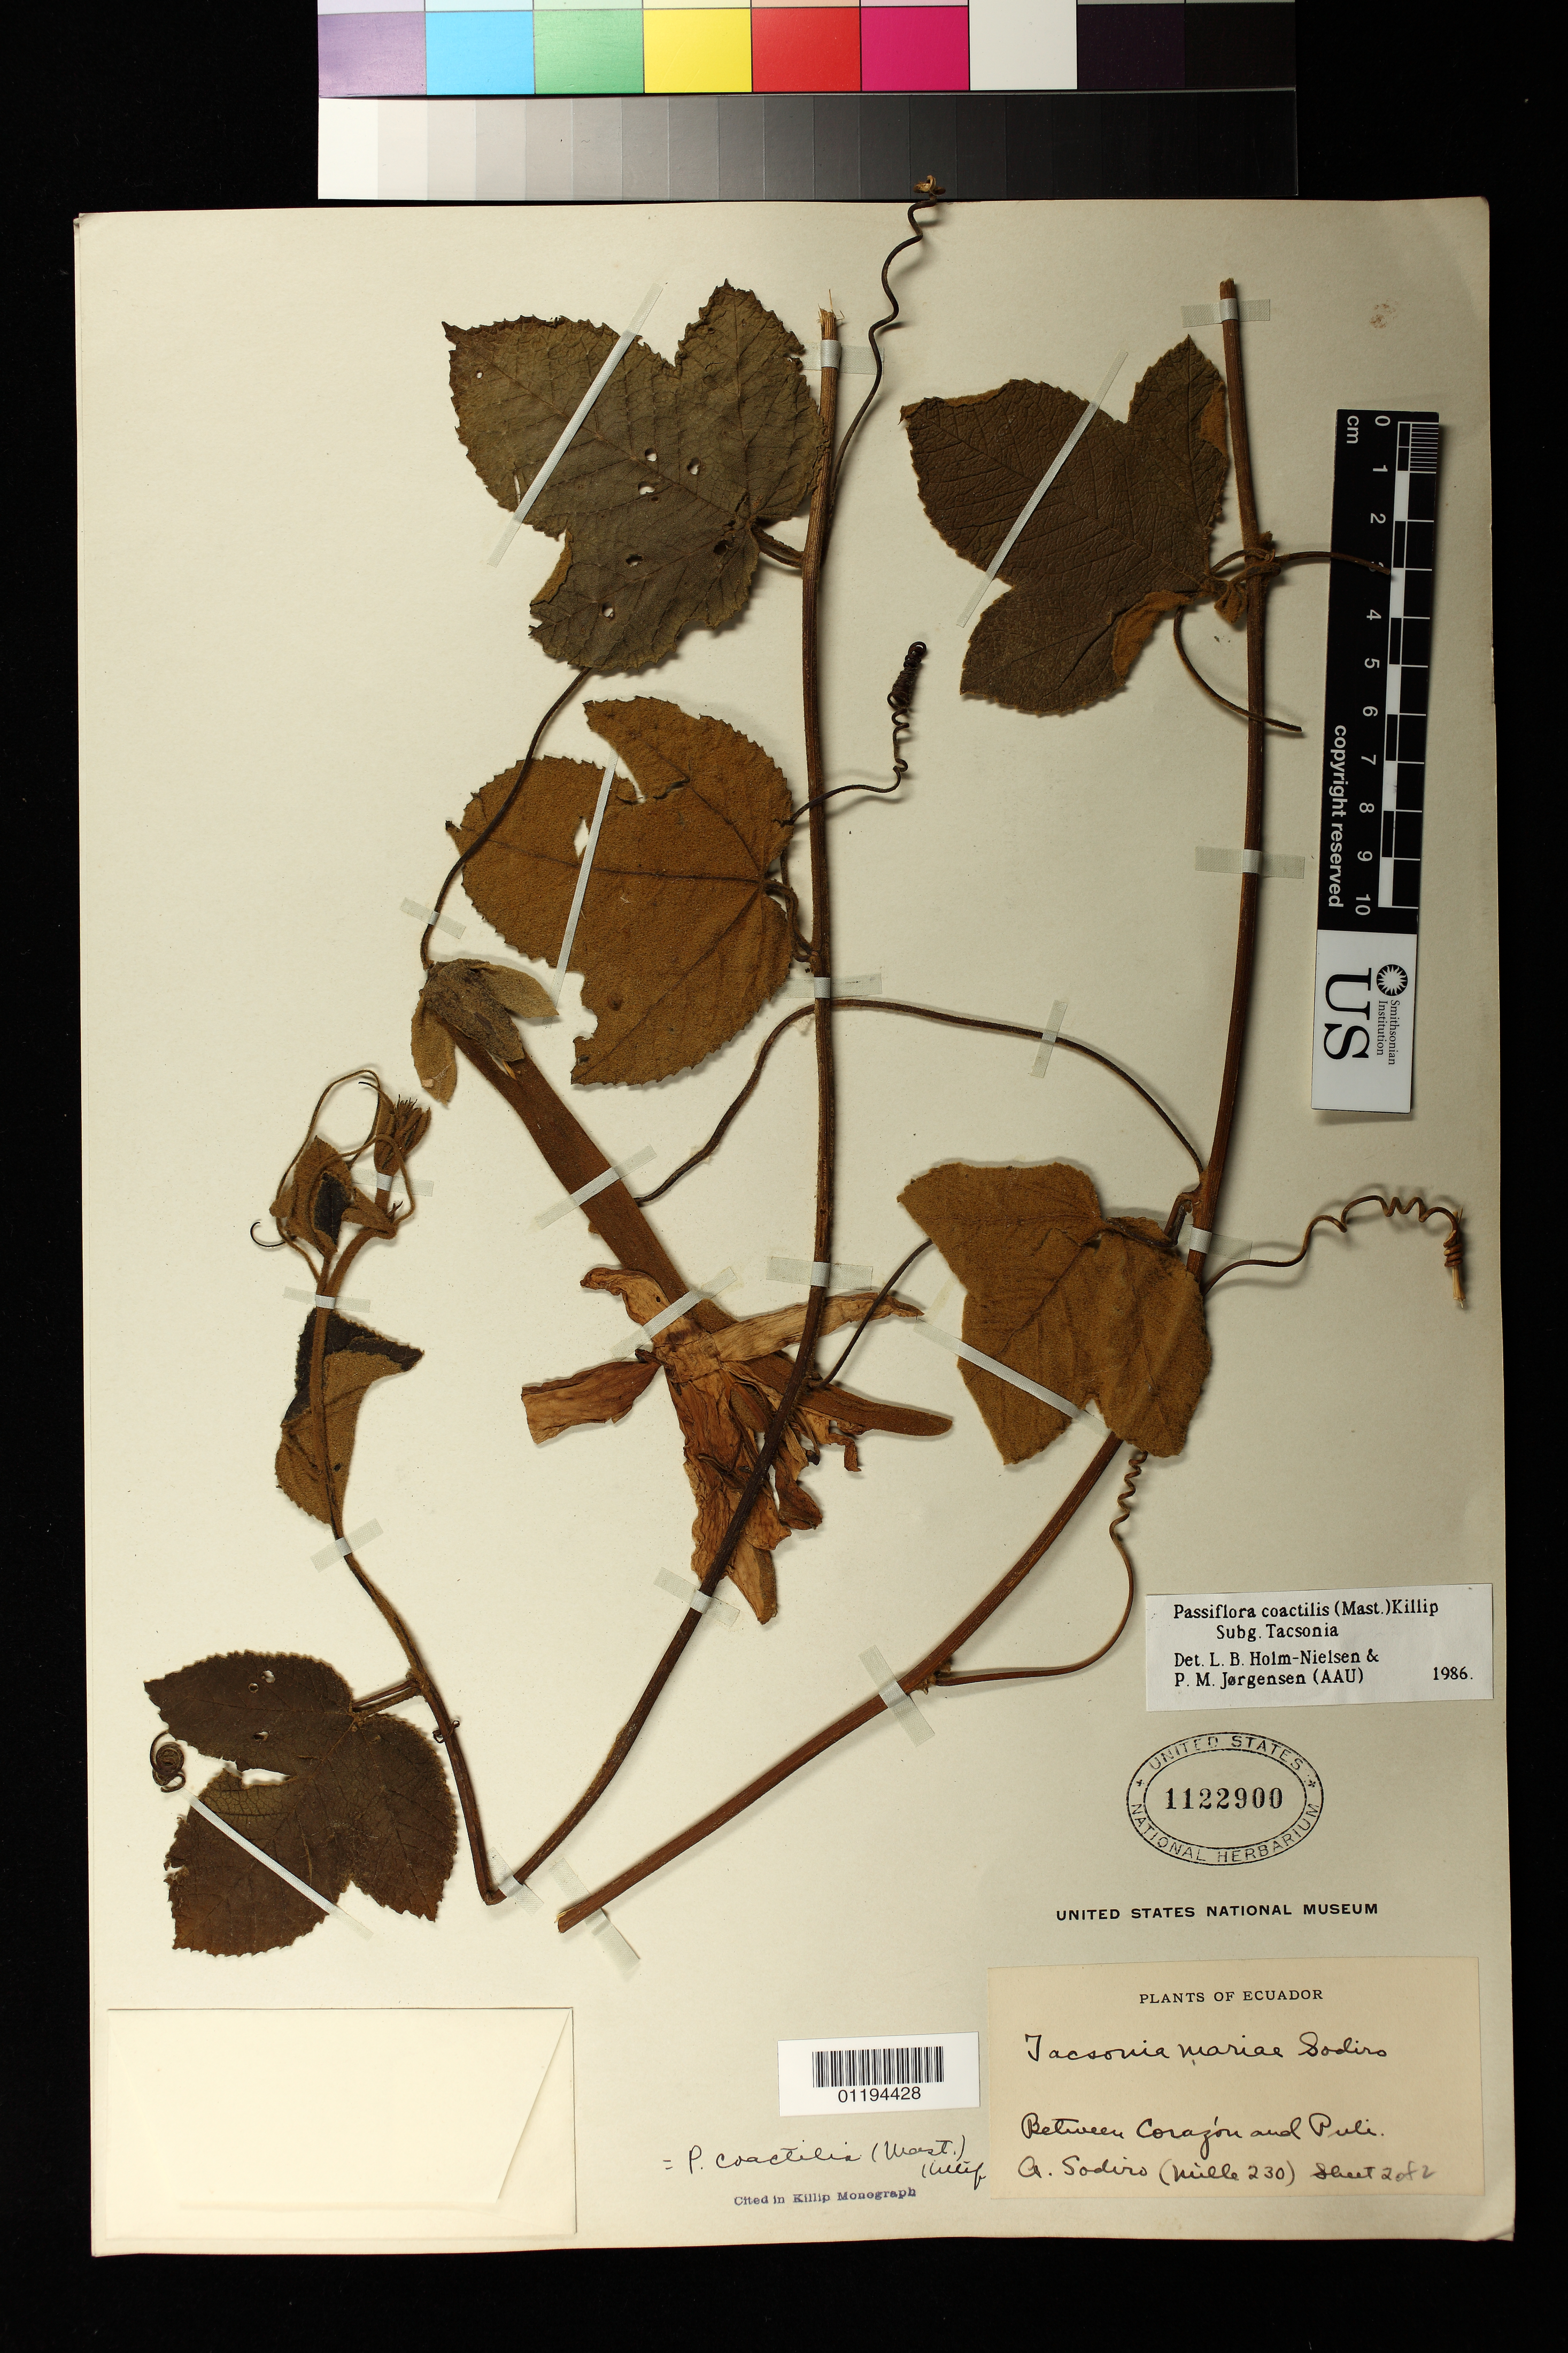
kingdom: Plantae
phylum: Tracheophyta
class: Magnoliopsida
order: Malpighiales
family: Passifloraceae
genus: Passiflora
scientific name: Passiflora coactilis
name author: (Mast.) Killip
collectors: A. Sodiro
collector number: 230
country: Ecuador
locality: Between Corzon and Puli.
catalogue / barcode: US 1122900